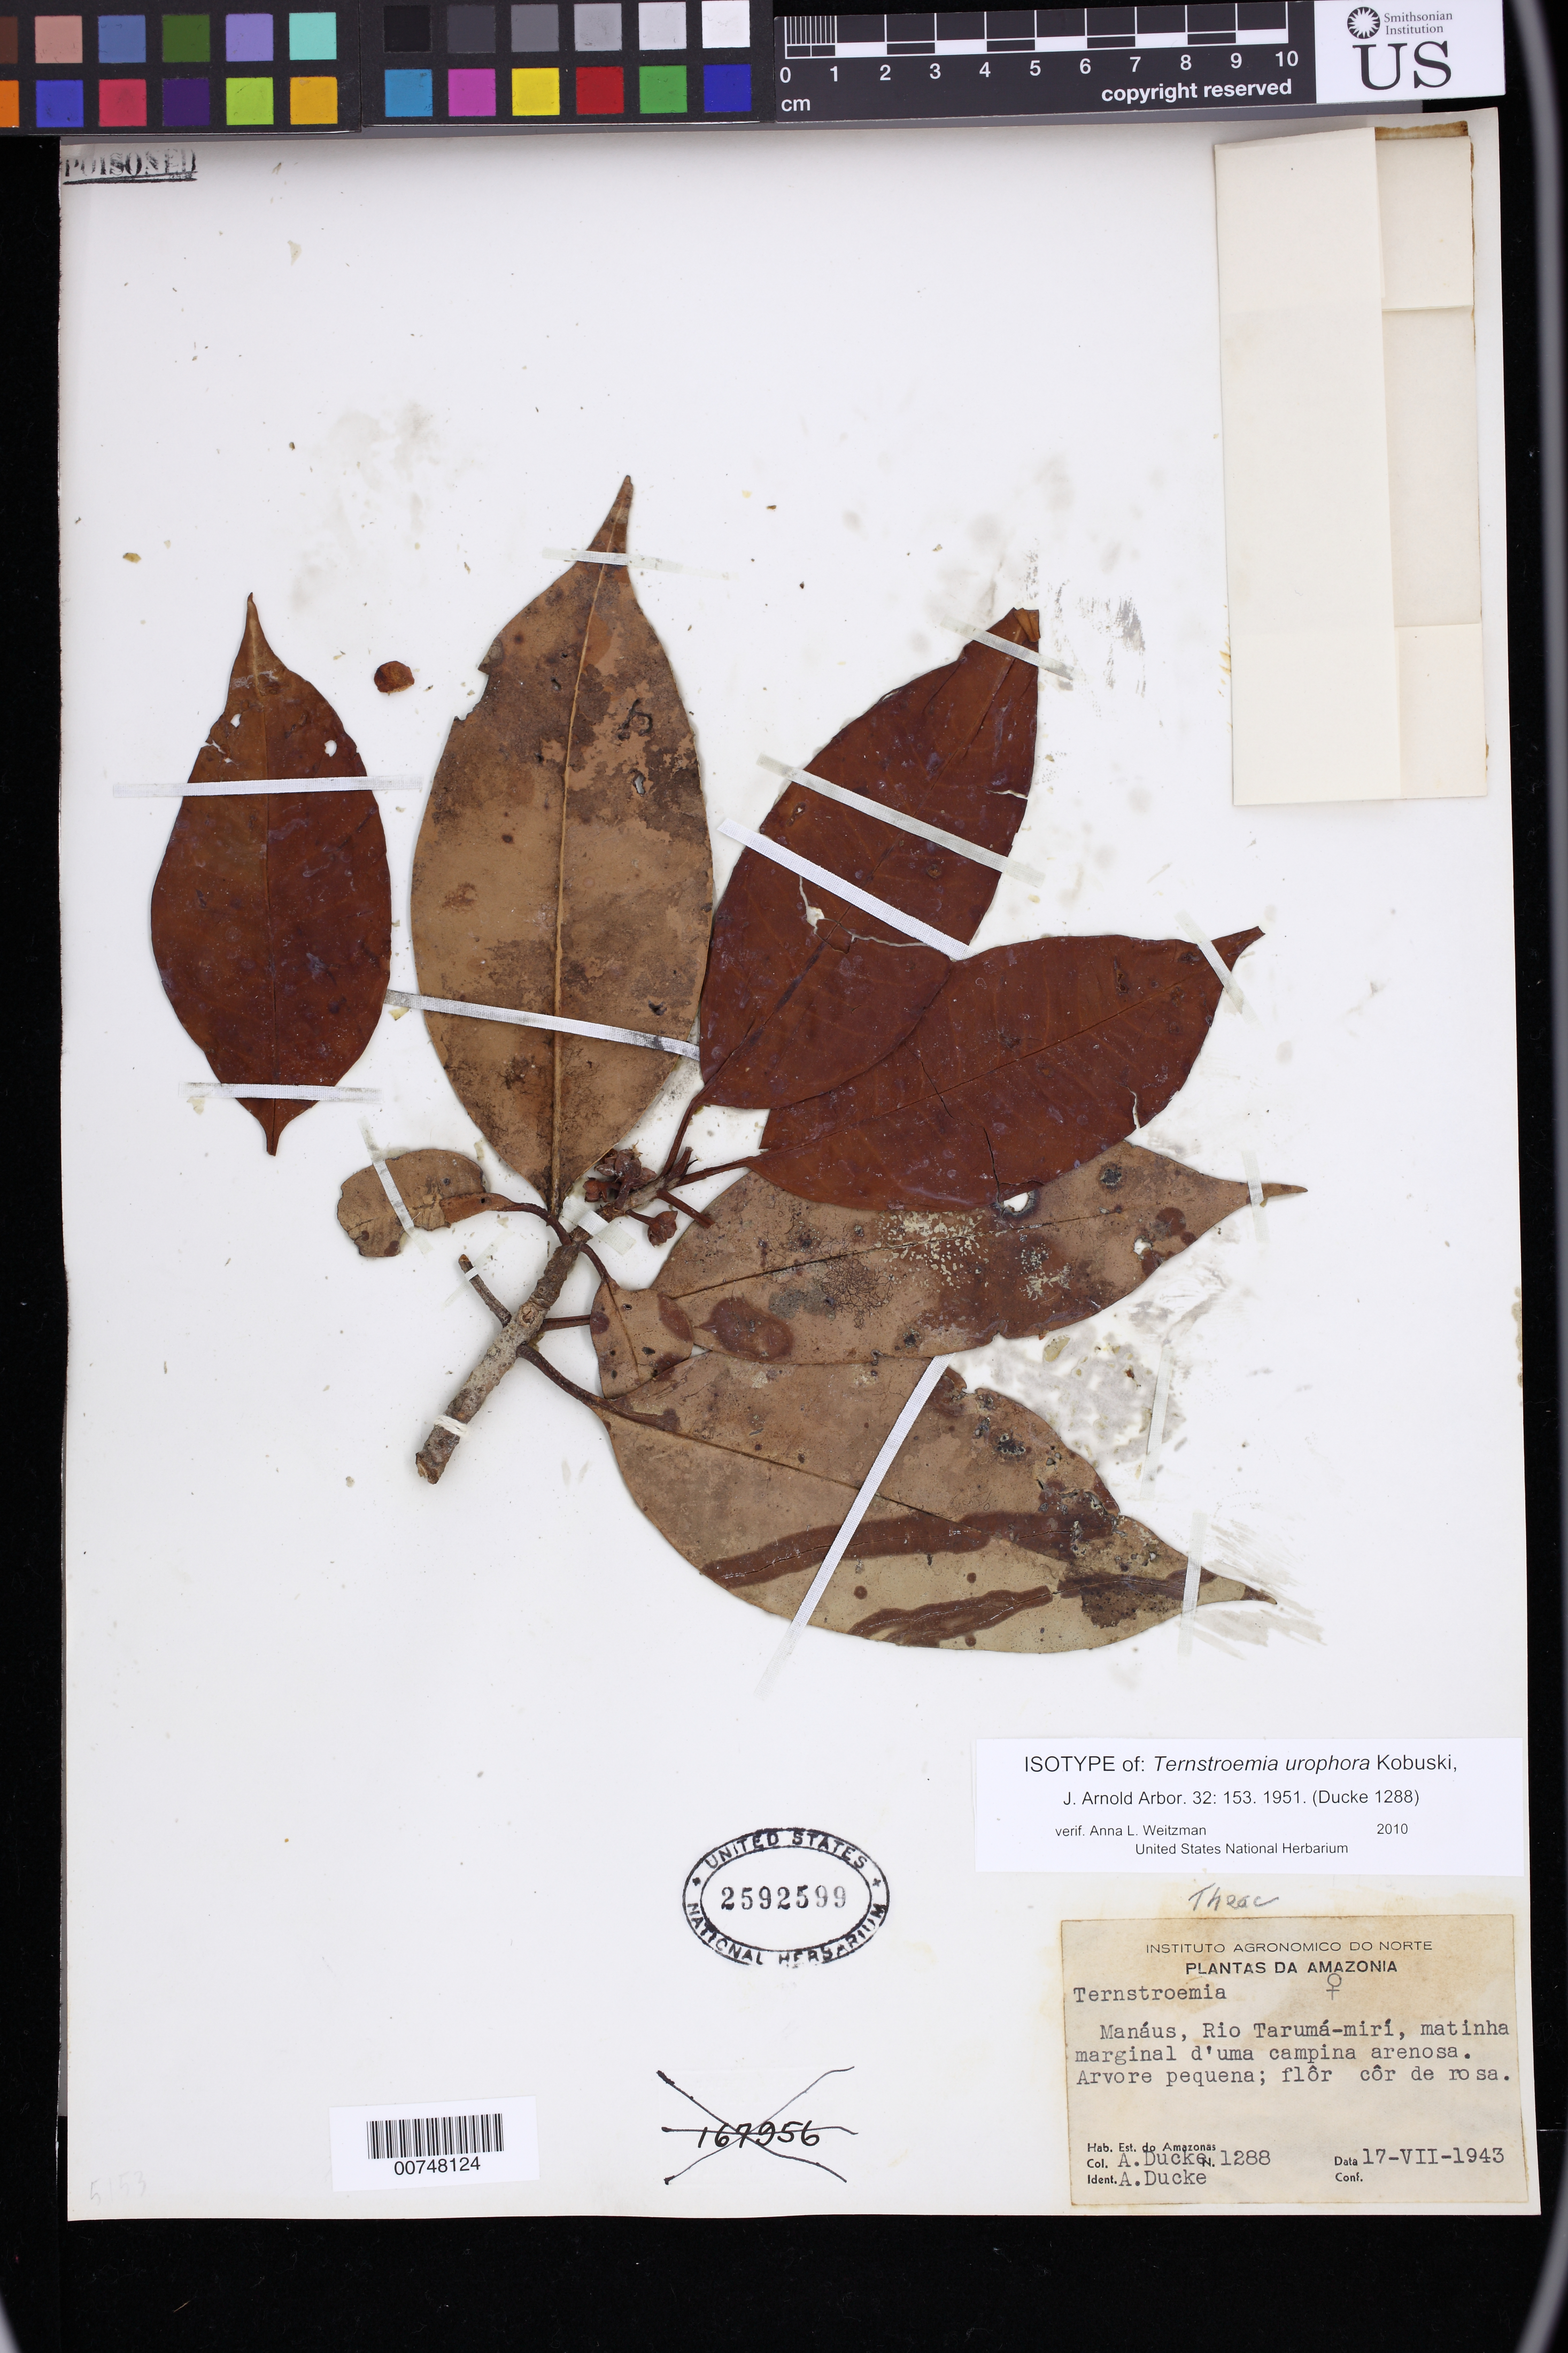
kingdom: Plantae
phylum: Tracheophyta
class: Magnoliopsida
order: Ericales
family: Pentaphylacaceae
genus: Ternstroemia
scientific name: Ternstroemia urophora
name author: Kobuski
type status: Isotype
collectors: A. Ducke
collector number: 1288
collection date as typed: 17 Jul 1943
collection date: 1943-07-17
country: Brazil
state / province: Amazonas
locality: Manáus, Rio Tarumá-mirí.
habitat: matinha marginal d'uma campina arenosa.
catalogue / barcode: US 2592599